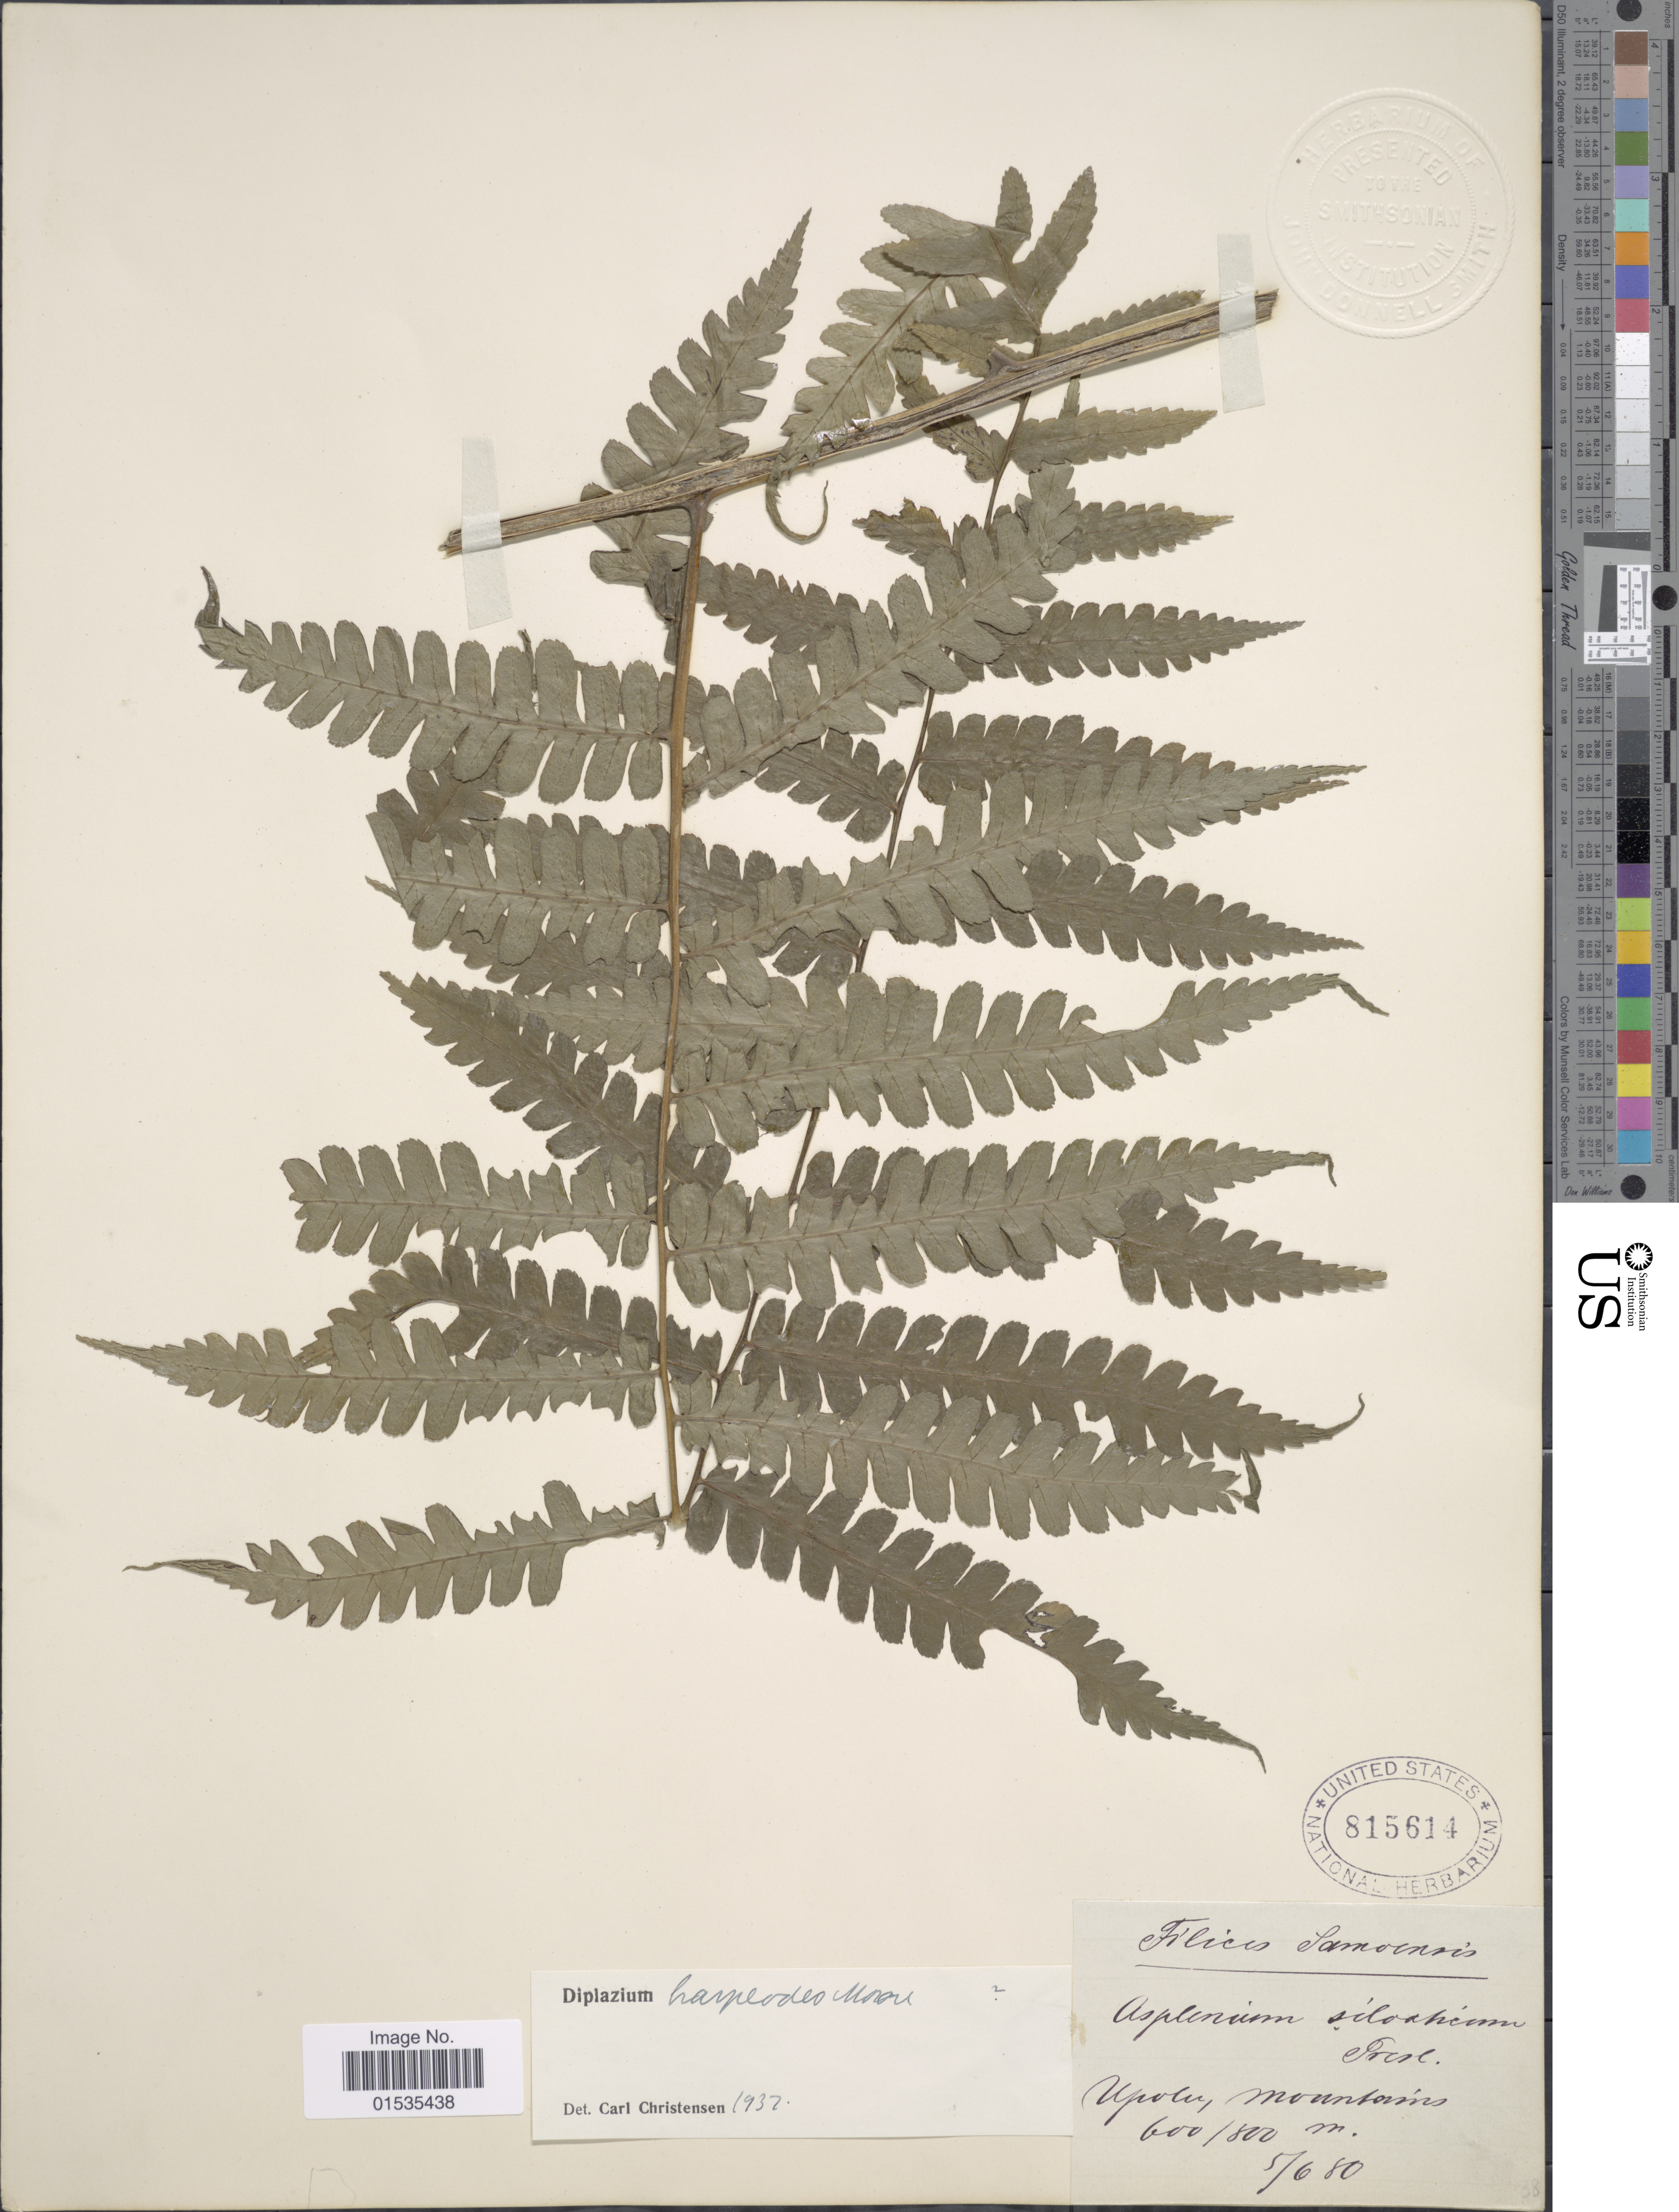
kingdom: Plantae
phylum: Tracheophyta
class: Polypodiopsida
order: Polypodiales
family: Athyriaceae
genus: Diplazium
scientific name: Diplazium harpeodes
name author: T. Moore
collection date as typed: Transcribed d/m/y: 5/6/80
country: Samoa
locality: Upolu Mountains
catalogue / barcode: US 815614